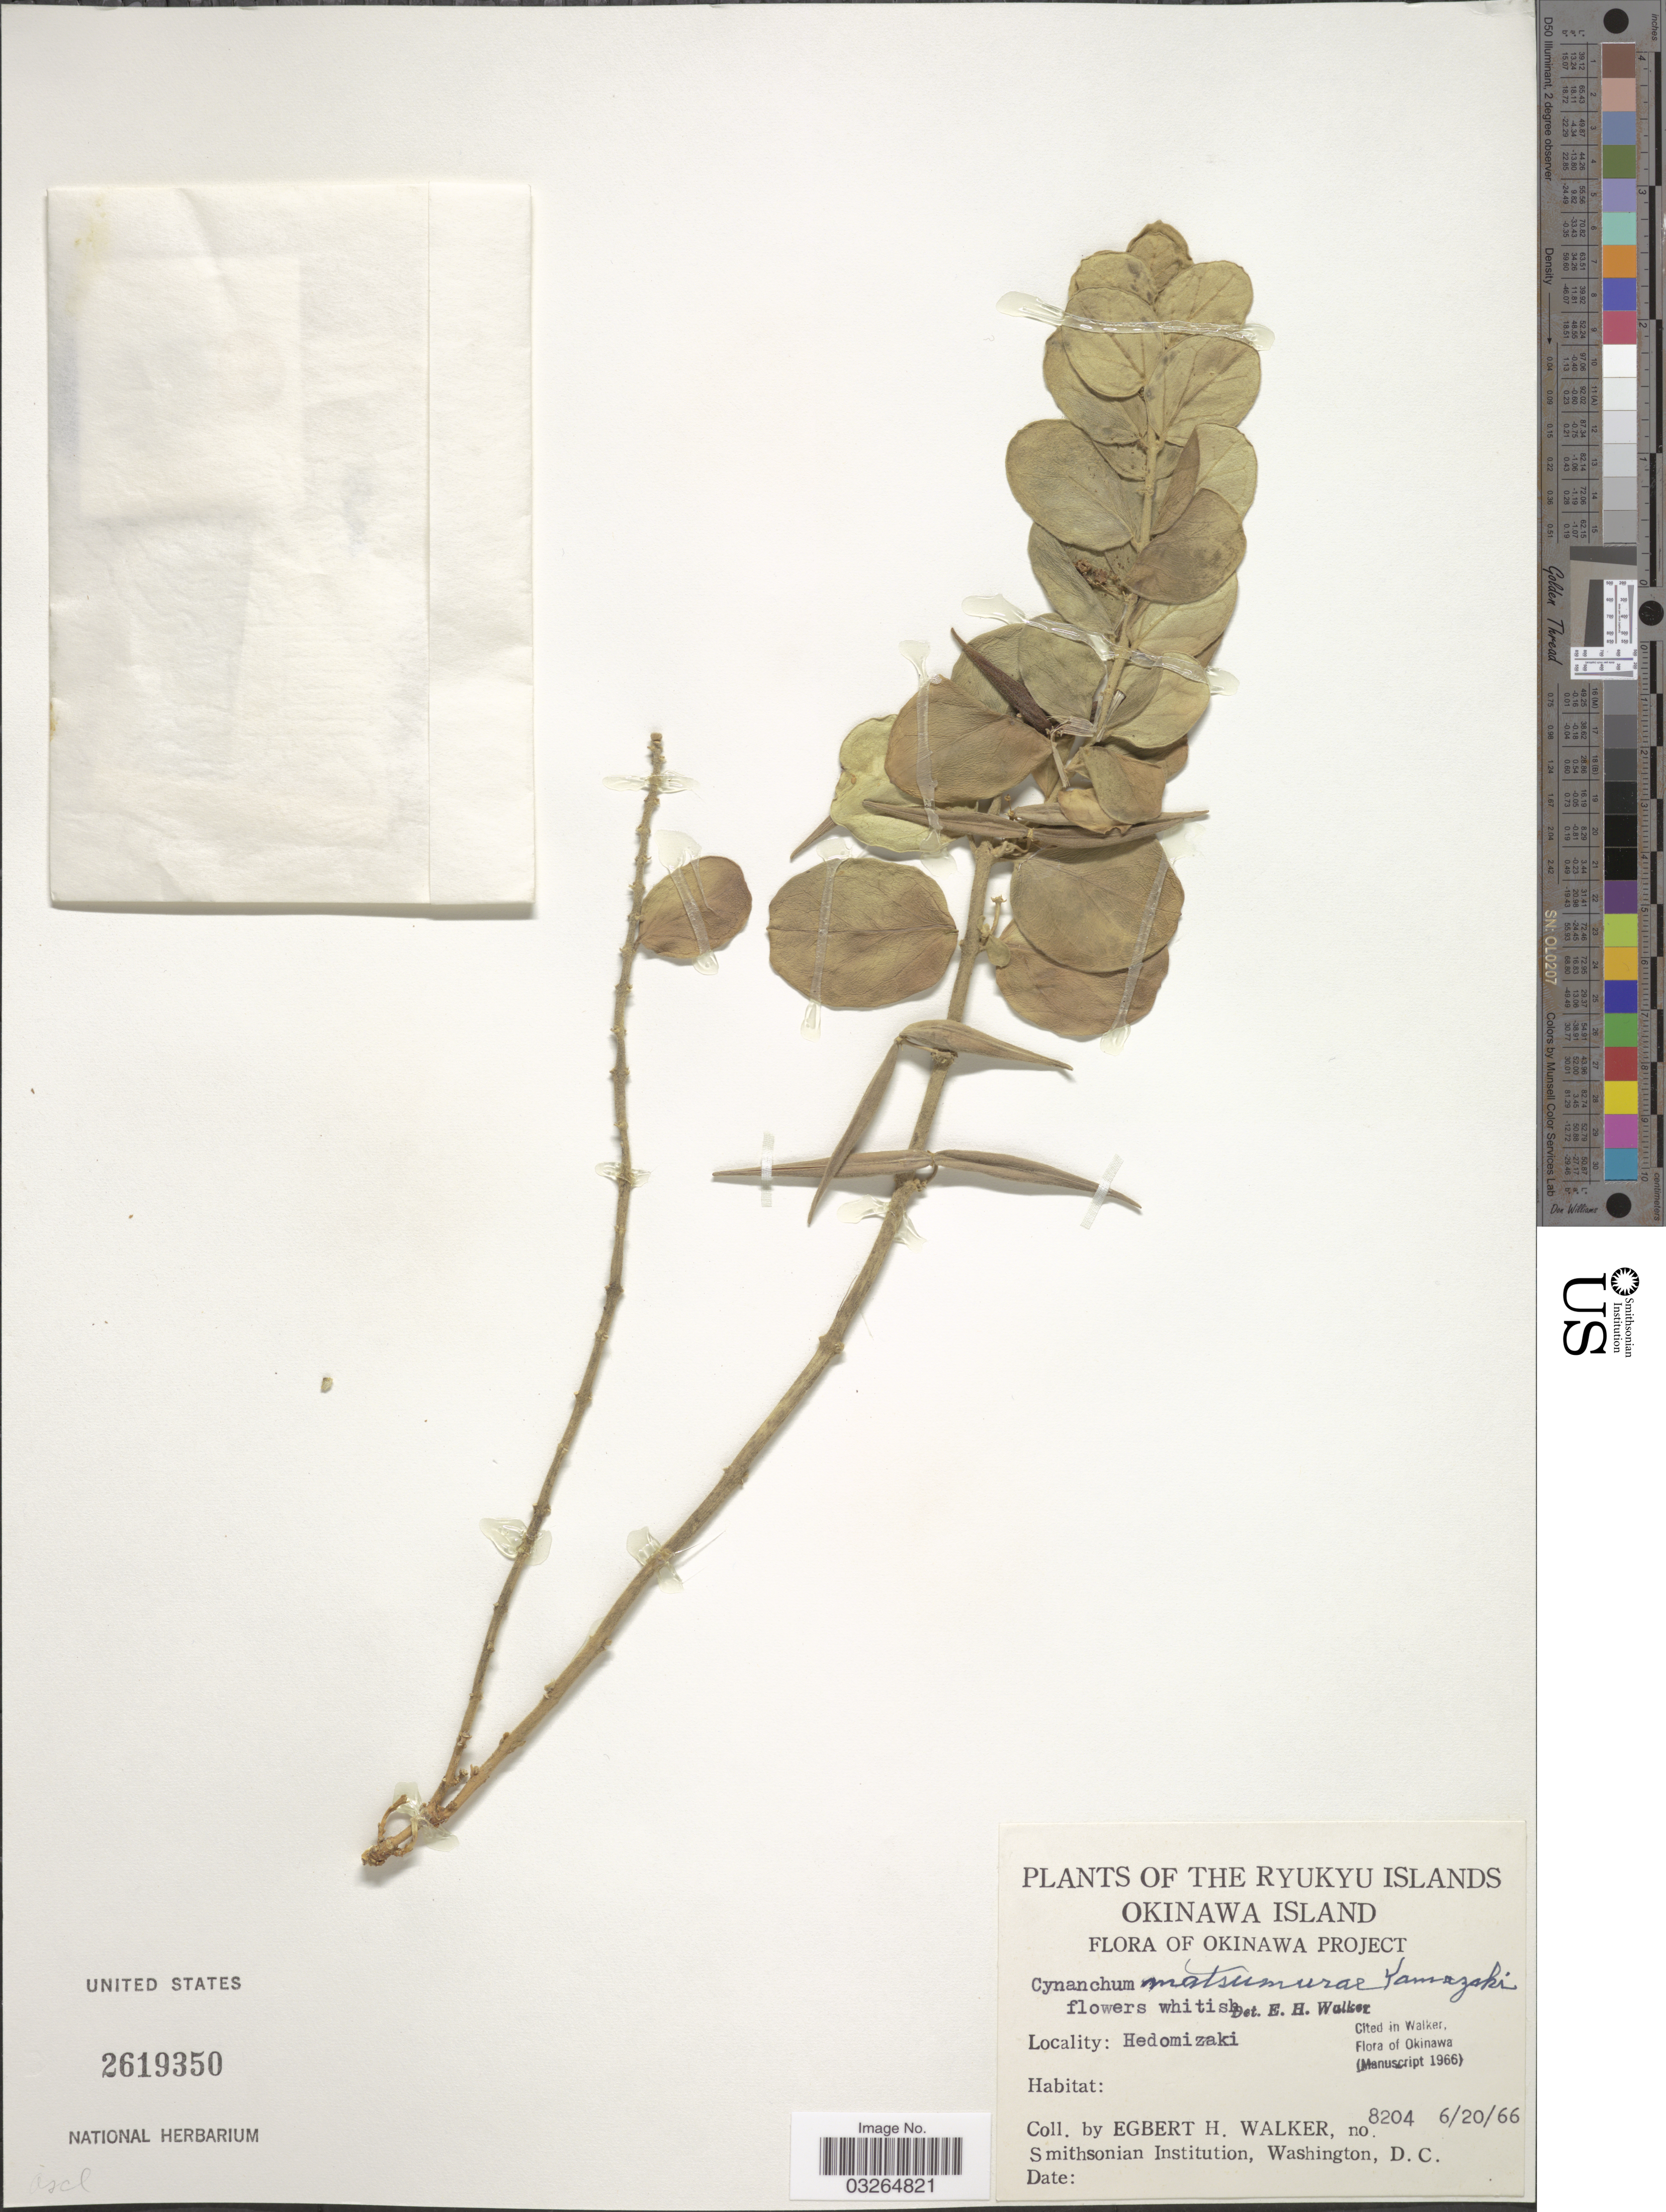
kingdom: Plantae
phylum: Tracheophyta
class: Magnoliopsida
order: Gentianales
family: Apocynaceae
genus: Cynanchum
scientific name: Cynanchum matsumurae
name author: T. Yamaz.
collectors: E. H. Walker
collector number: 8204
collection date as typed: Transcribed d/m/y: 20/6/66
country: Japan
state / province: Okinawa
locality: Ryukyu Islands. Hedomizaki.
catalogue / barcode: US 2619350